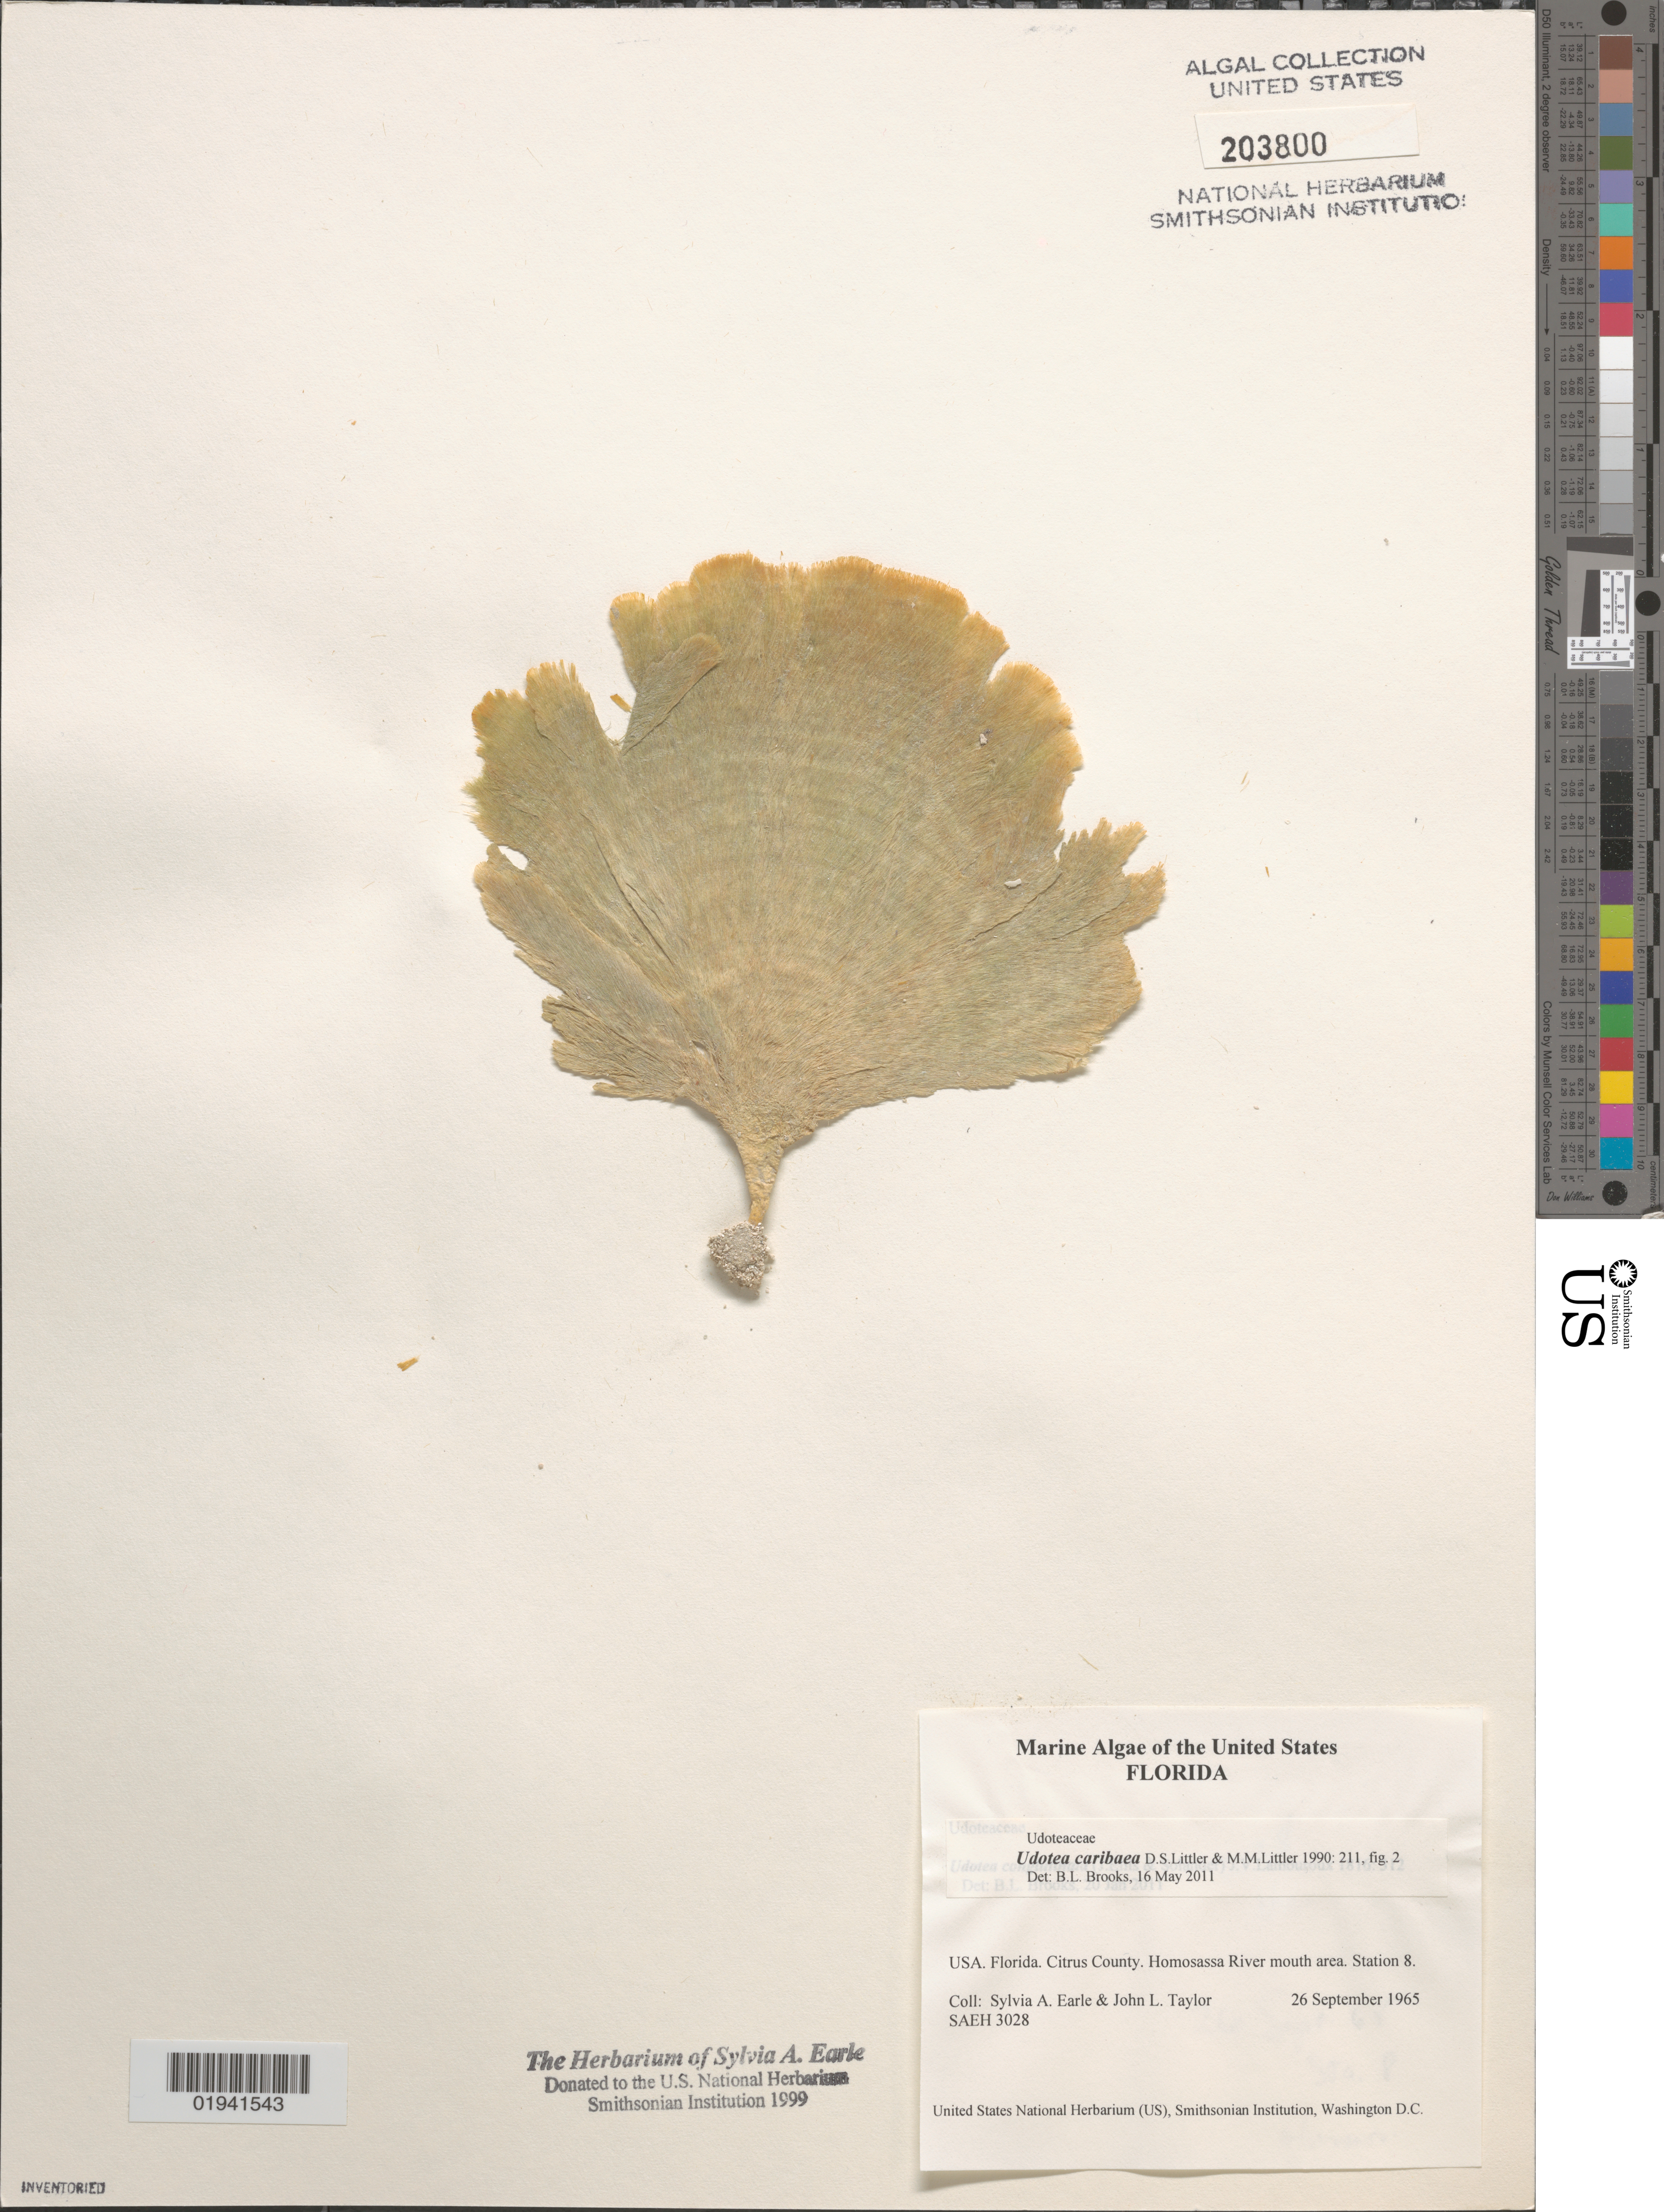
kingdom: Plantae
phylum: Chlorophyta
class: Ulvophyceae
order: Bryopsidales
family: Udoteaceae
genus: Udotea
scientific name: Udotea caribaea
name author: D.S. Littler & Littler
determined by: Brooks, B. L., (BOT), Smithsonian Institution - National Museum of Natural History (UNITED STATES)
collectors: S. A. Earle & J. L. Taylor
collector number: SAEH 3028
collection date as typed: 26 Sep 1965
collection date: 1965-09-26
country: United States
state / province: Florida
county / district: Citrus County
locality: Station 8, Homosassa River mouth area, Gulf of Mexico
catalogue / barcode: US 203800